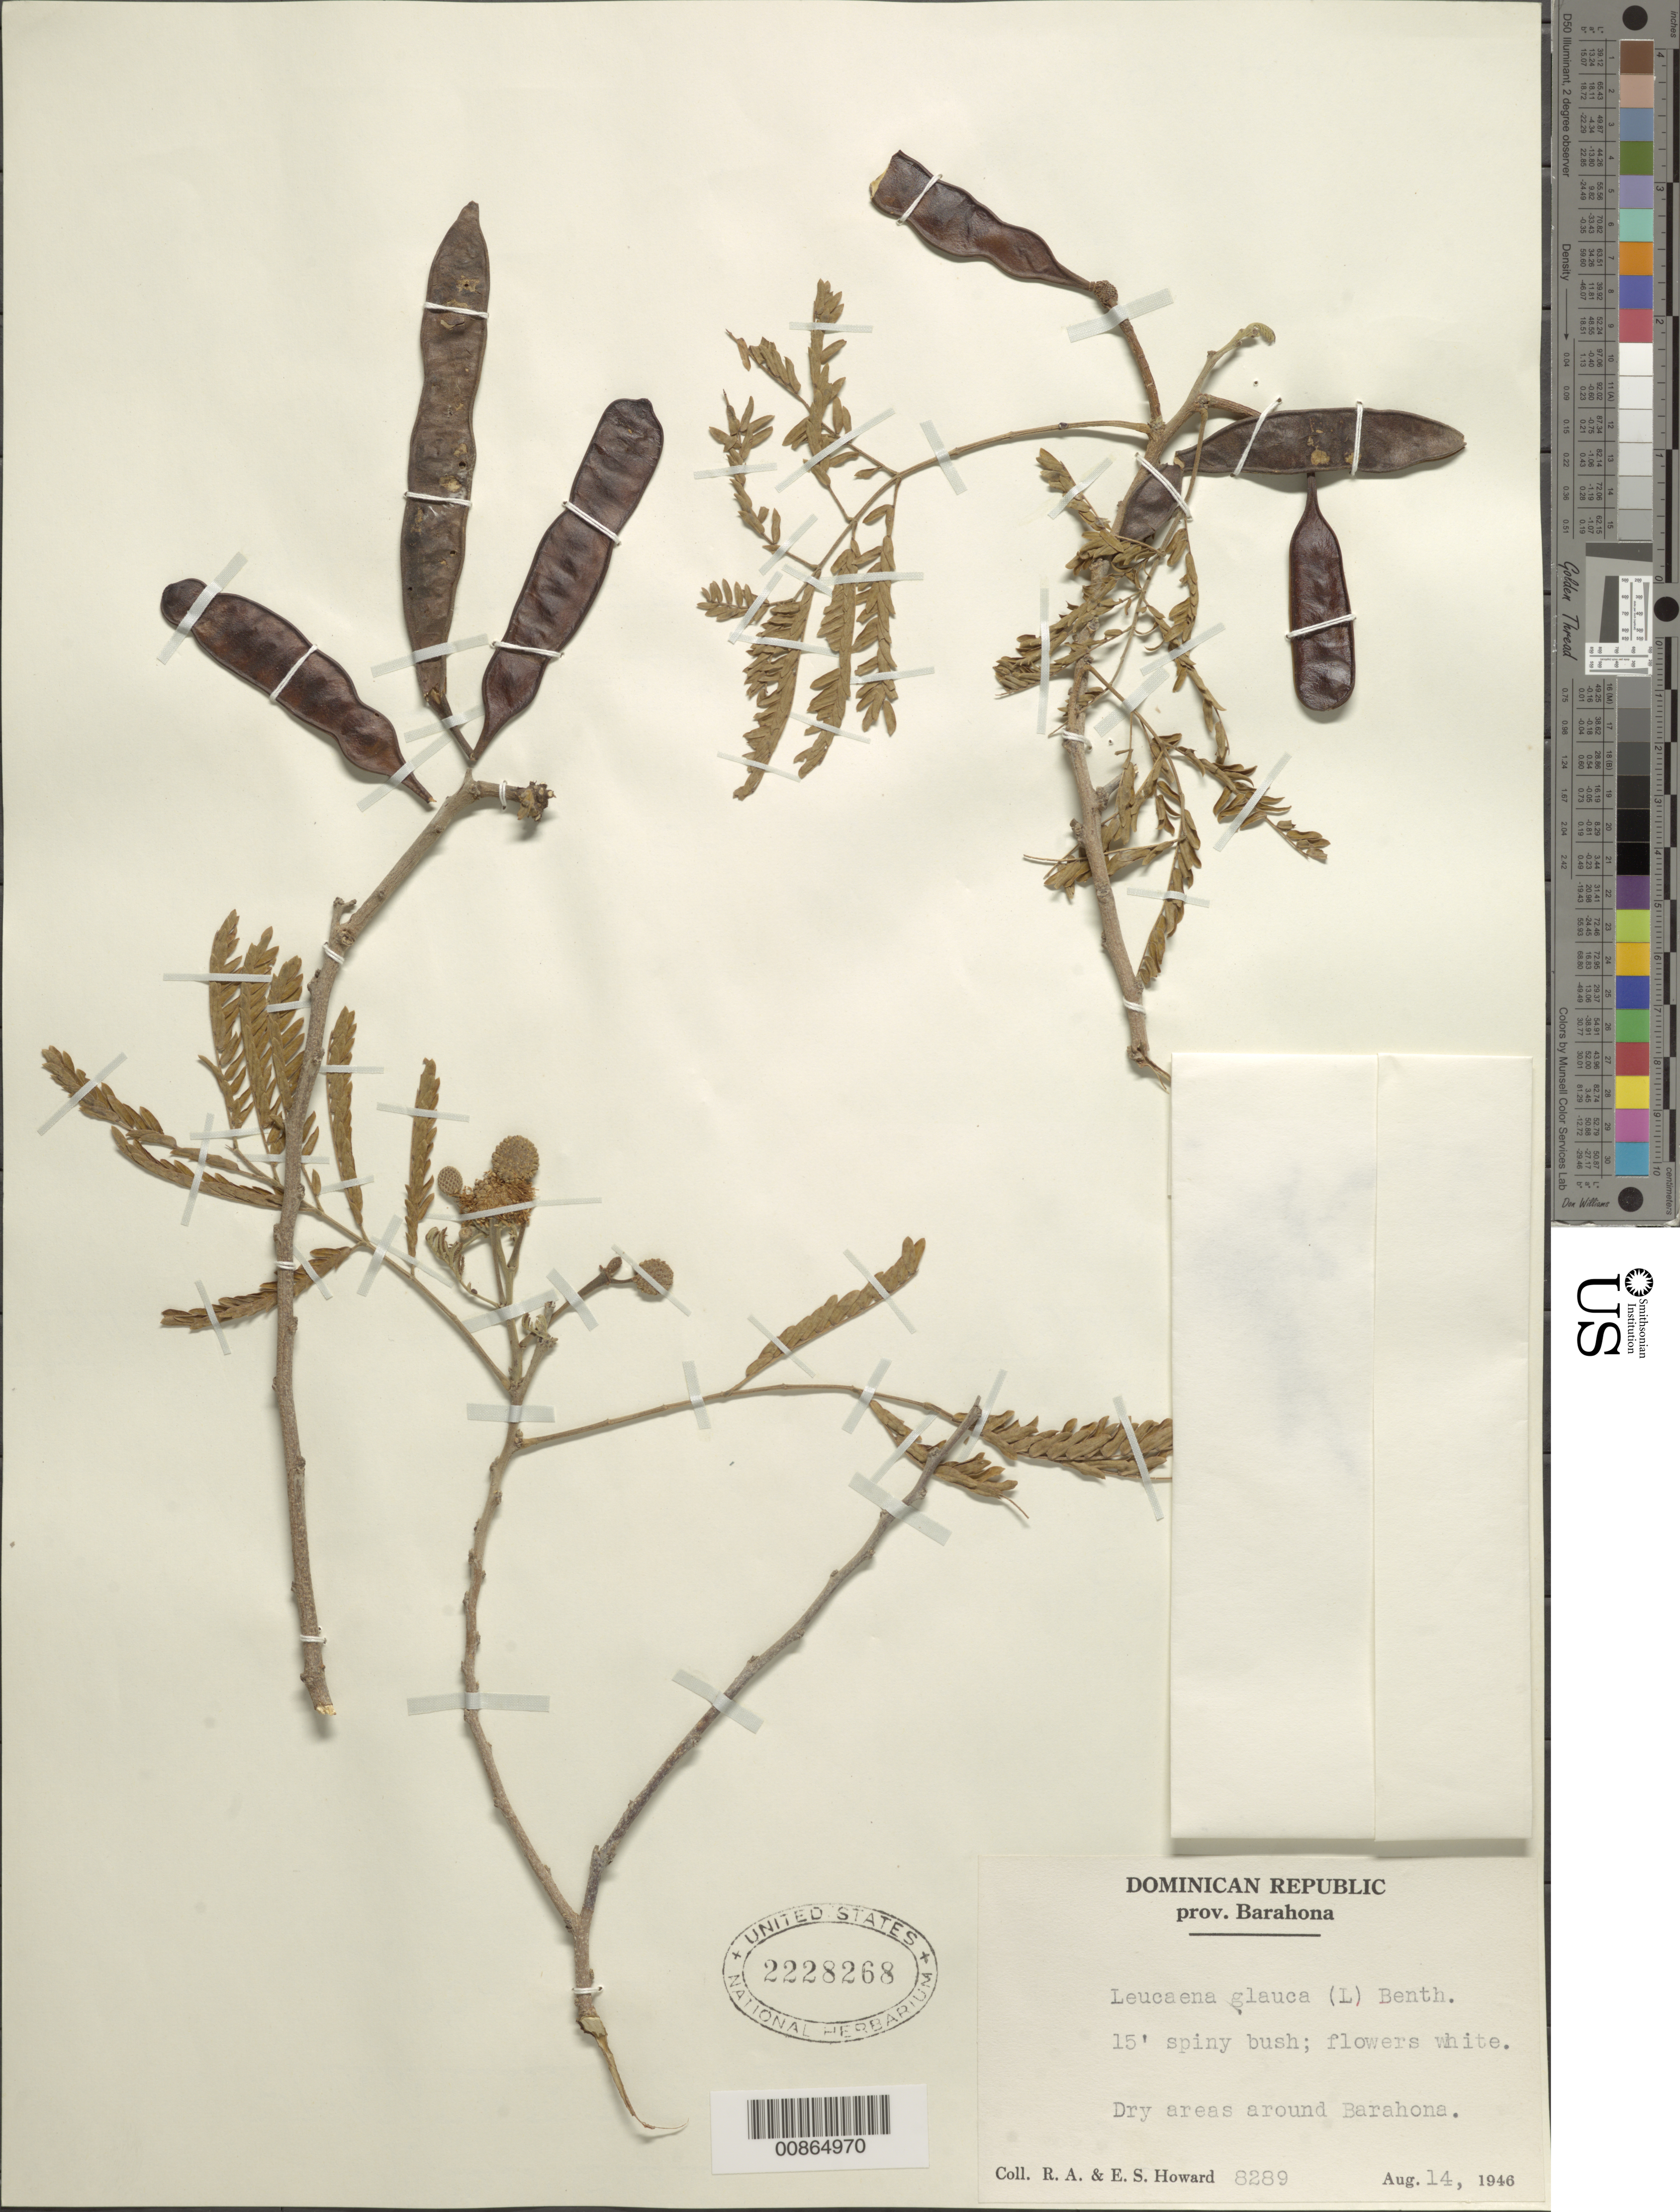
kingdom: Plantae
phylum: Tracheophyta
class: Magnoliopsida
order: Fabales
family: Fabaceae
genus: Leucaena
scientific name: Leucaena leucocephala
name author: (Lam.) de Wit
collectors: R. A. Howard & E. S. Howard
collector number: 8289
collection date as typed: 14 Aug 1946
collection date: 1946-08-14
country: Dominican Republic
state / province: Barahona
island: Hispaniola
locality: Around Barahona.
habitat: Dry areas.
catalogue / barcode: US 2228268